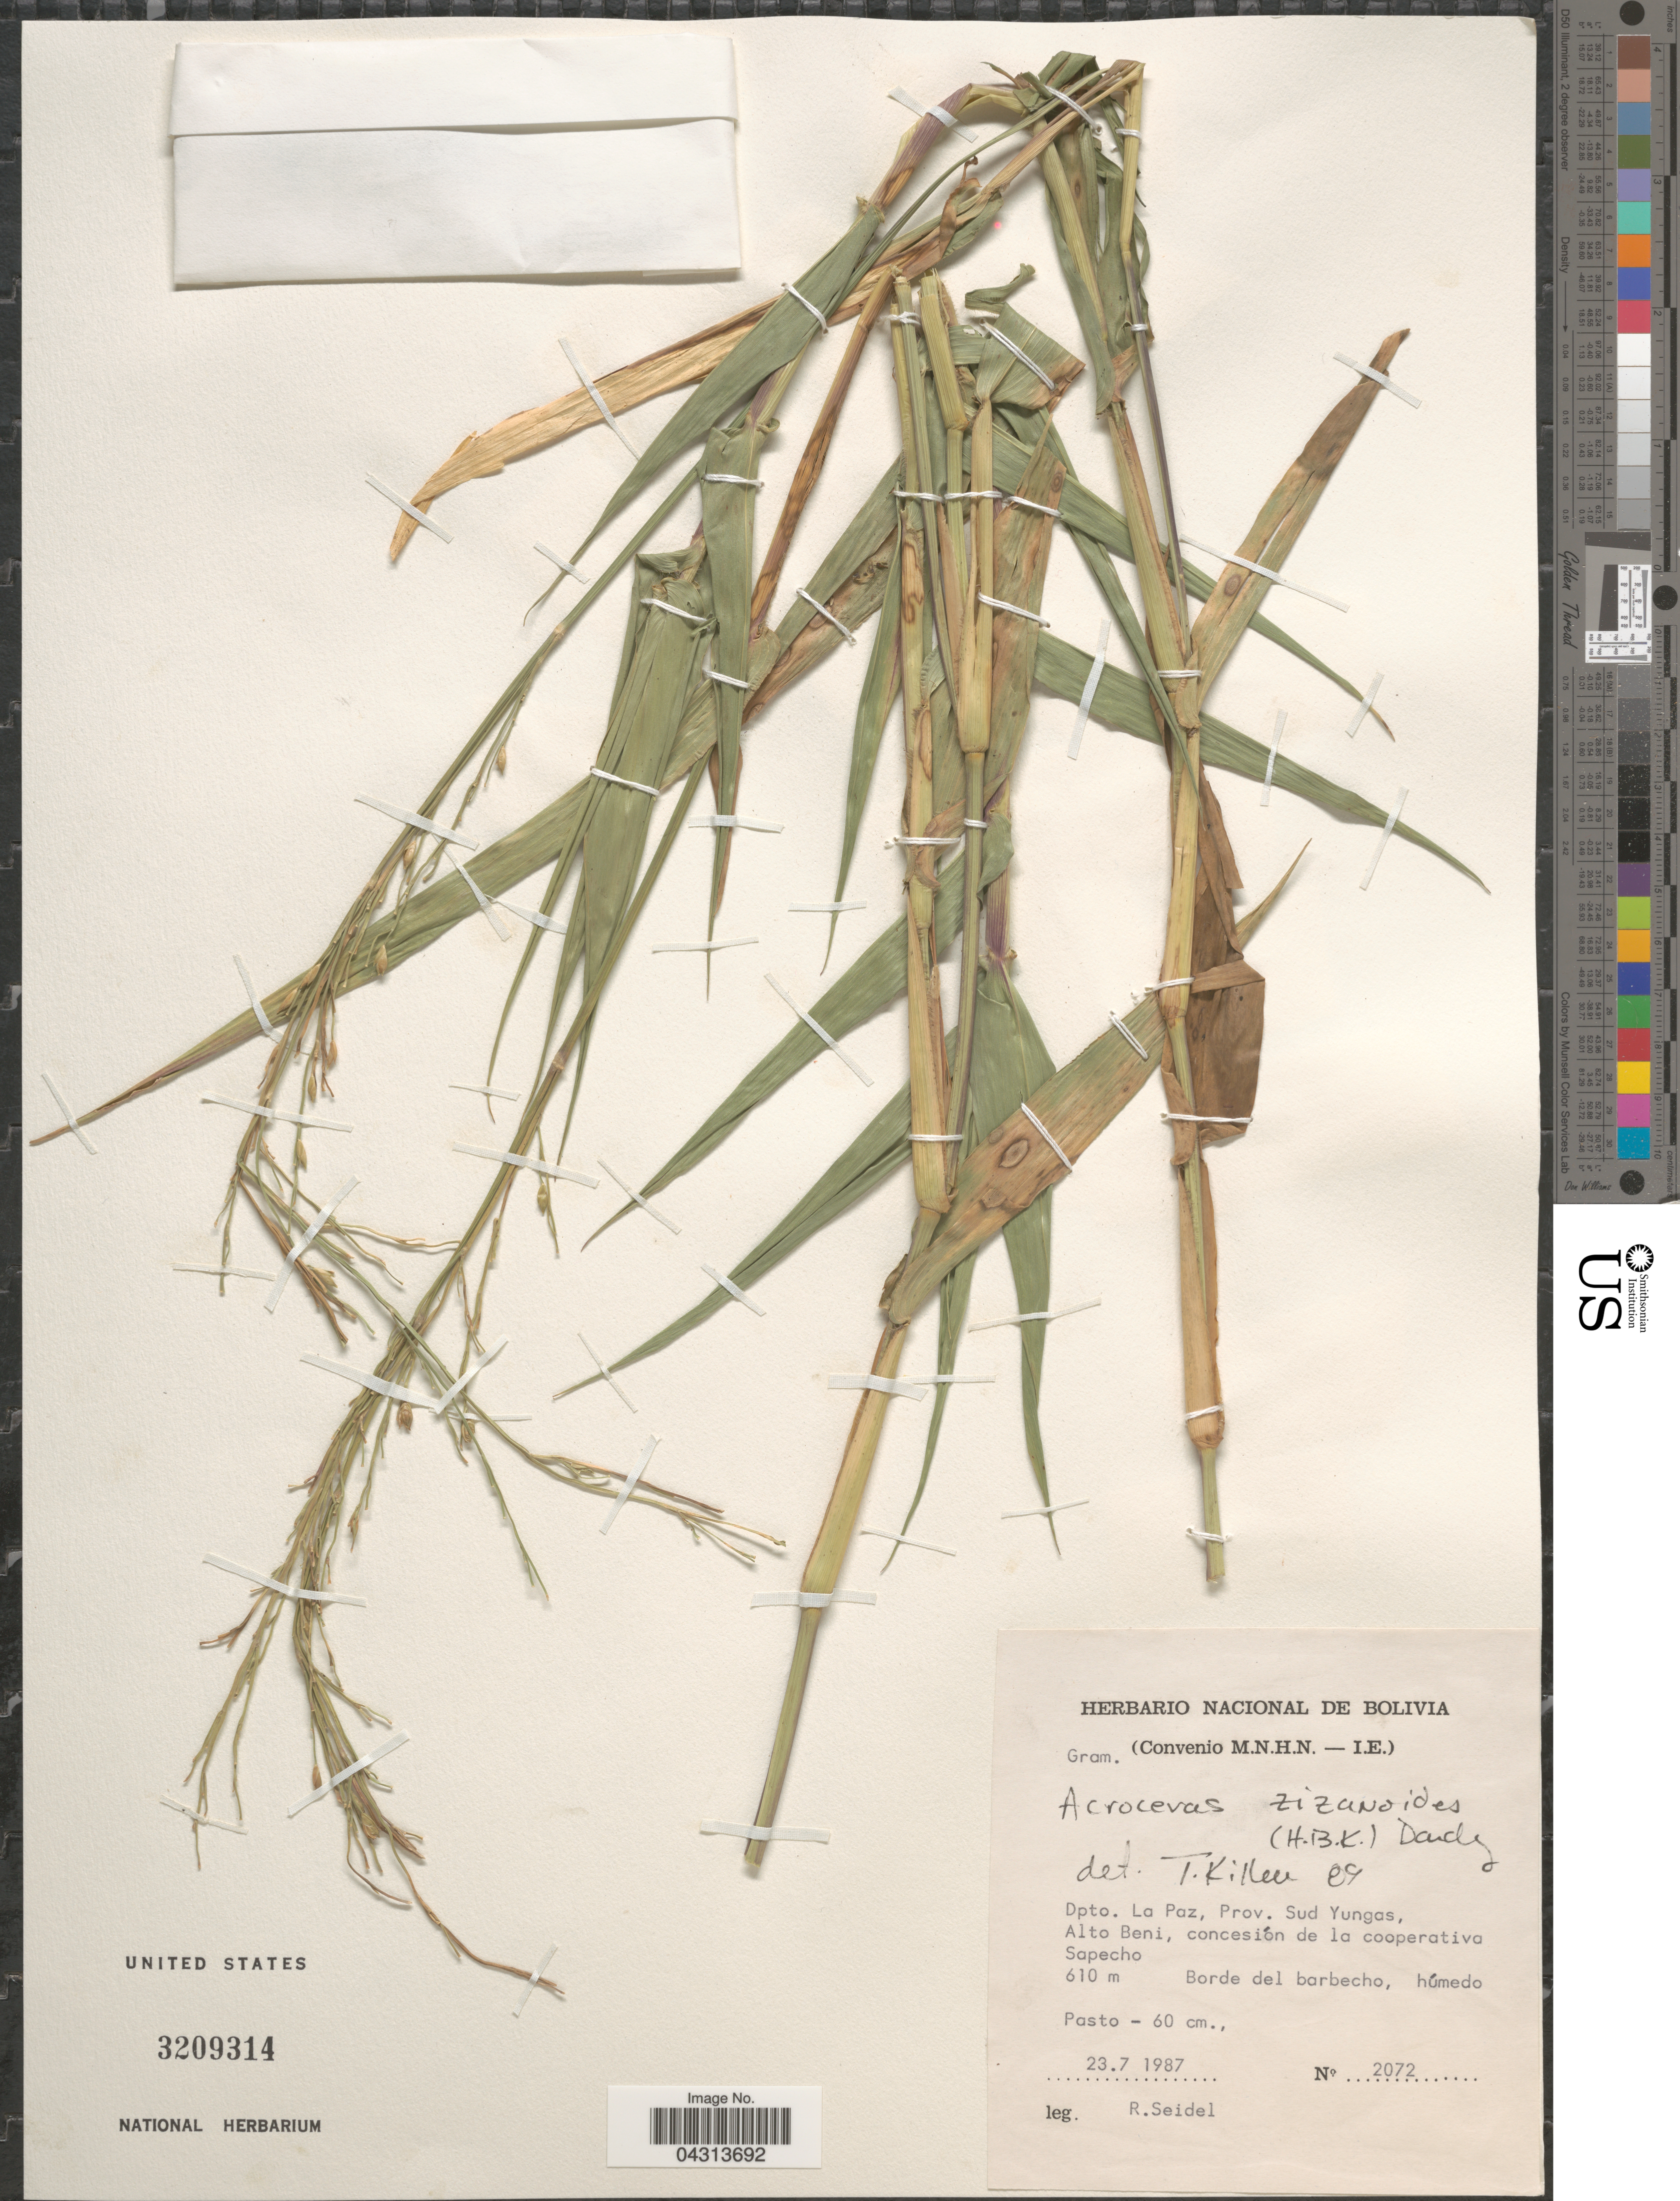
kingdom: Plantae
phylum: Tracheophyta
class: Liliopsida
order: Poales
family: Poaceae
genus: Acroceras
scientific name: Acroceras zizanioides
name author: (Kunth) Dandy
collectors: R. Seidel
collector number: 2072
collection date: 1987-07-23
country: Bolivia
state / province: La Paz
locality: Dpto. La Paz, Prov. Sud Yungas, Alto Beni, concesión de la cooperativa Sapecho.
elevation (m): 610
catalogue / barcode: US 3209314